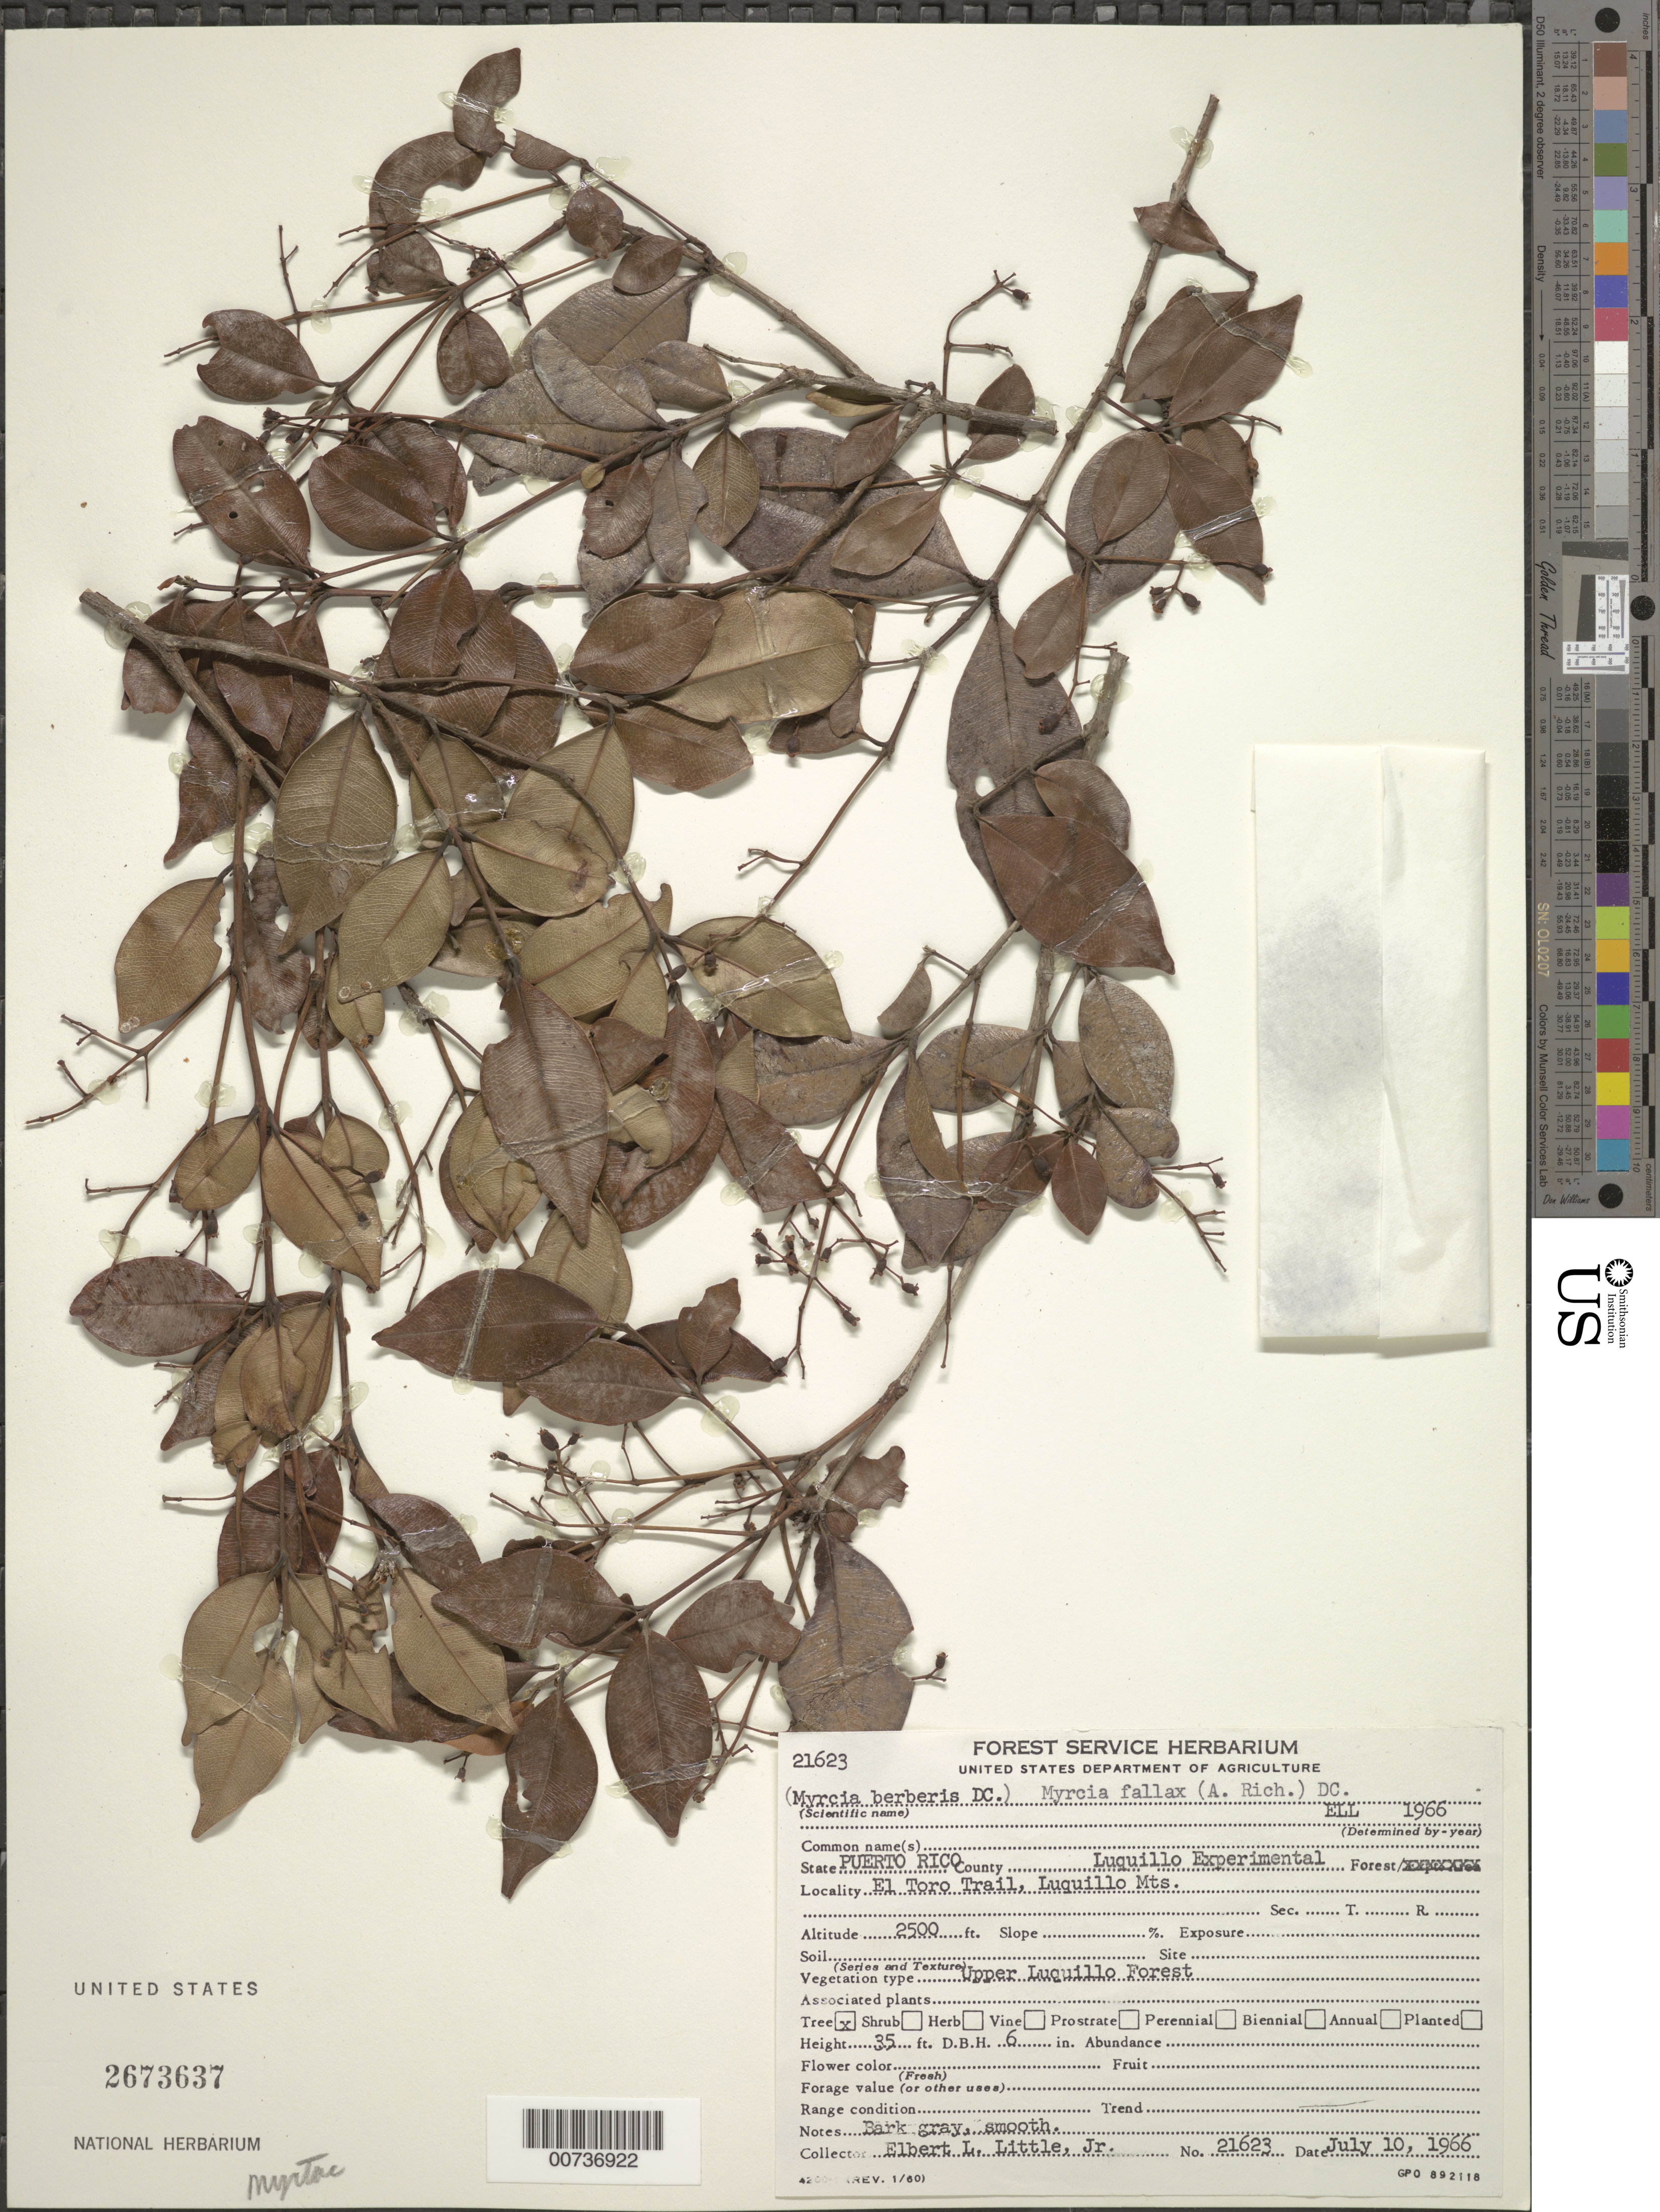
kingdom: Plantae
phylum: Tracheophyta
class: Magnoliopsida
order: Myrtales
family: Myrtaceae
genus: Myrcia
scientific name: Myrcia splendens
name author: (Sw.) DC.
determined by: Little, Elbert L., Jr., (FSSR), United States Department of Agriculture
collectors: E. L. Little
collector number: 21623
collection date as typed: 10 Jul 1966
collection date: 1966-07-10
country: Puerto Rico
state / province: Luquillo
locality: Luquillo Mountains, El Toro Trail; Luquillo Experimental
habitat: Upper Luquillo Forest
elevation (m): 762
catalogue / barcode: US 2673637